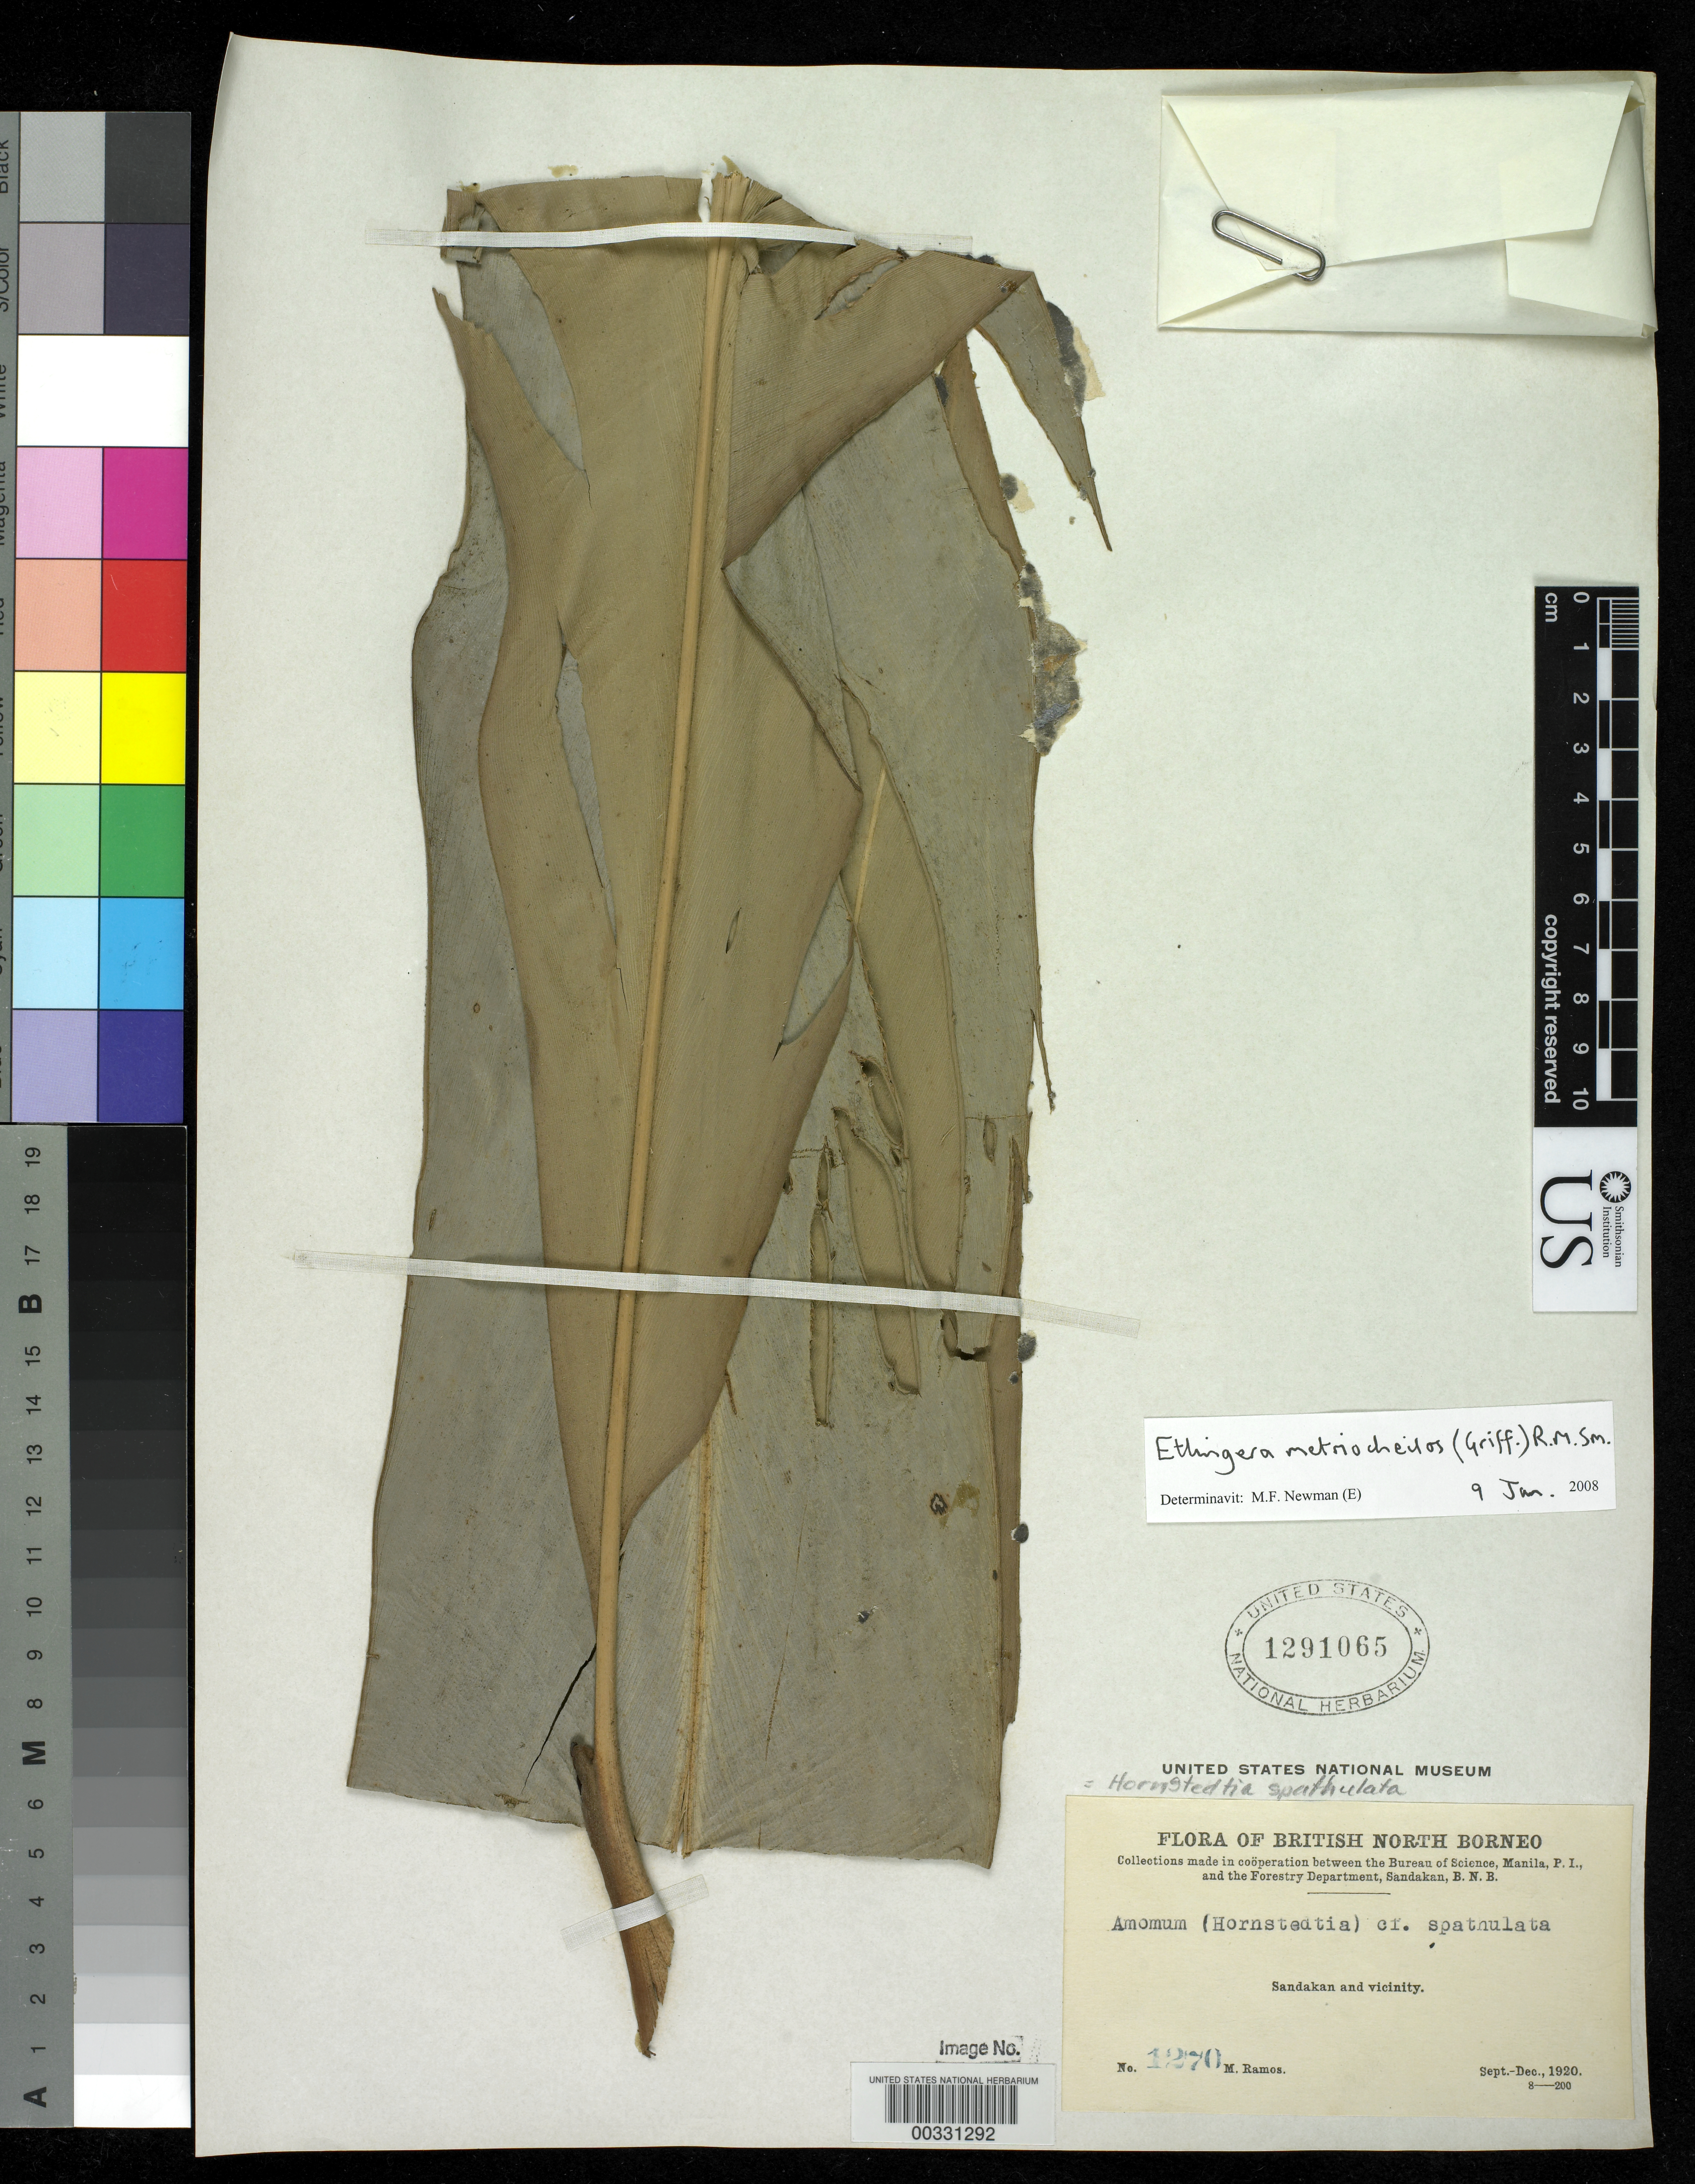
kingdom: Plantae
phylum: Tracheophyta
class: Liliopsida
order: Zingiberales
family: Zingiberaceae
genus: Etlingera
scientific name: Etlingera metriocheilos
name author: (Griff.) R.M. Sm.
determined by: Newman, M. F.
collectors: M. Ramos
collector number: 1270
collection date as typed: Sep 1920 to -- Dec 1920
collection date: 1920-09/1920-12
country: Malaysia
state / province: Sabah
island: Borneo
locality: Sandakan and vicinity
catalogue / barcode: US 1291065